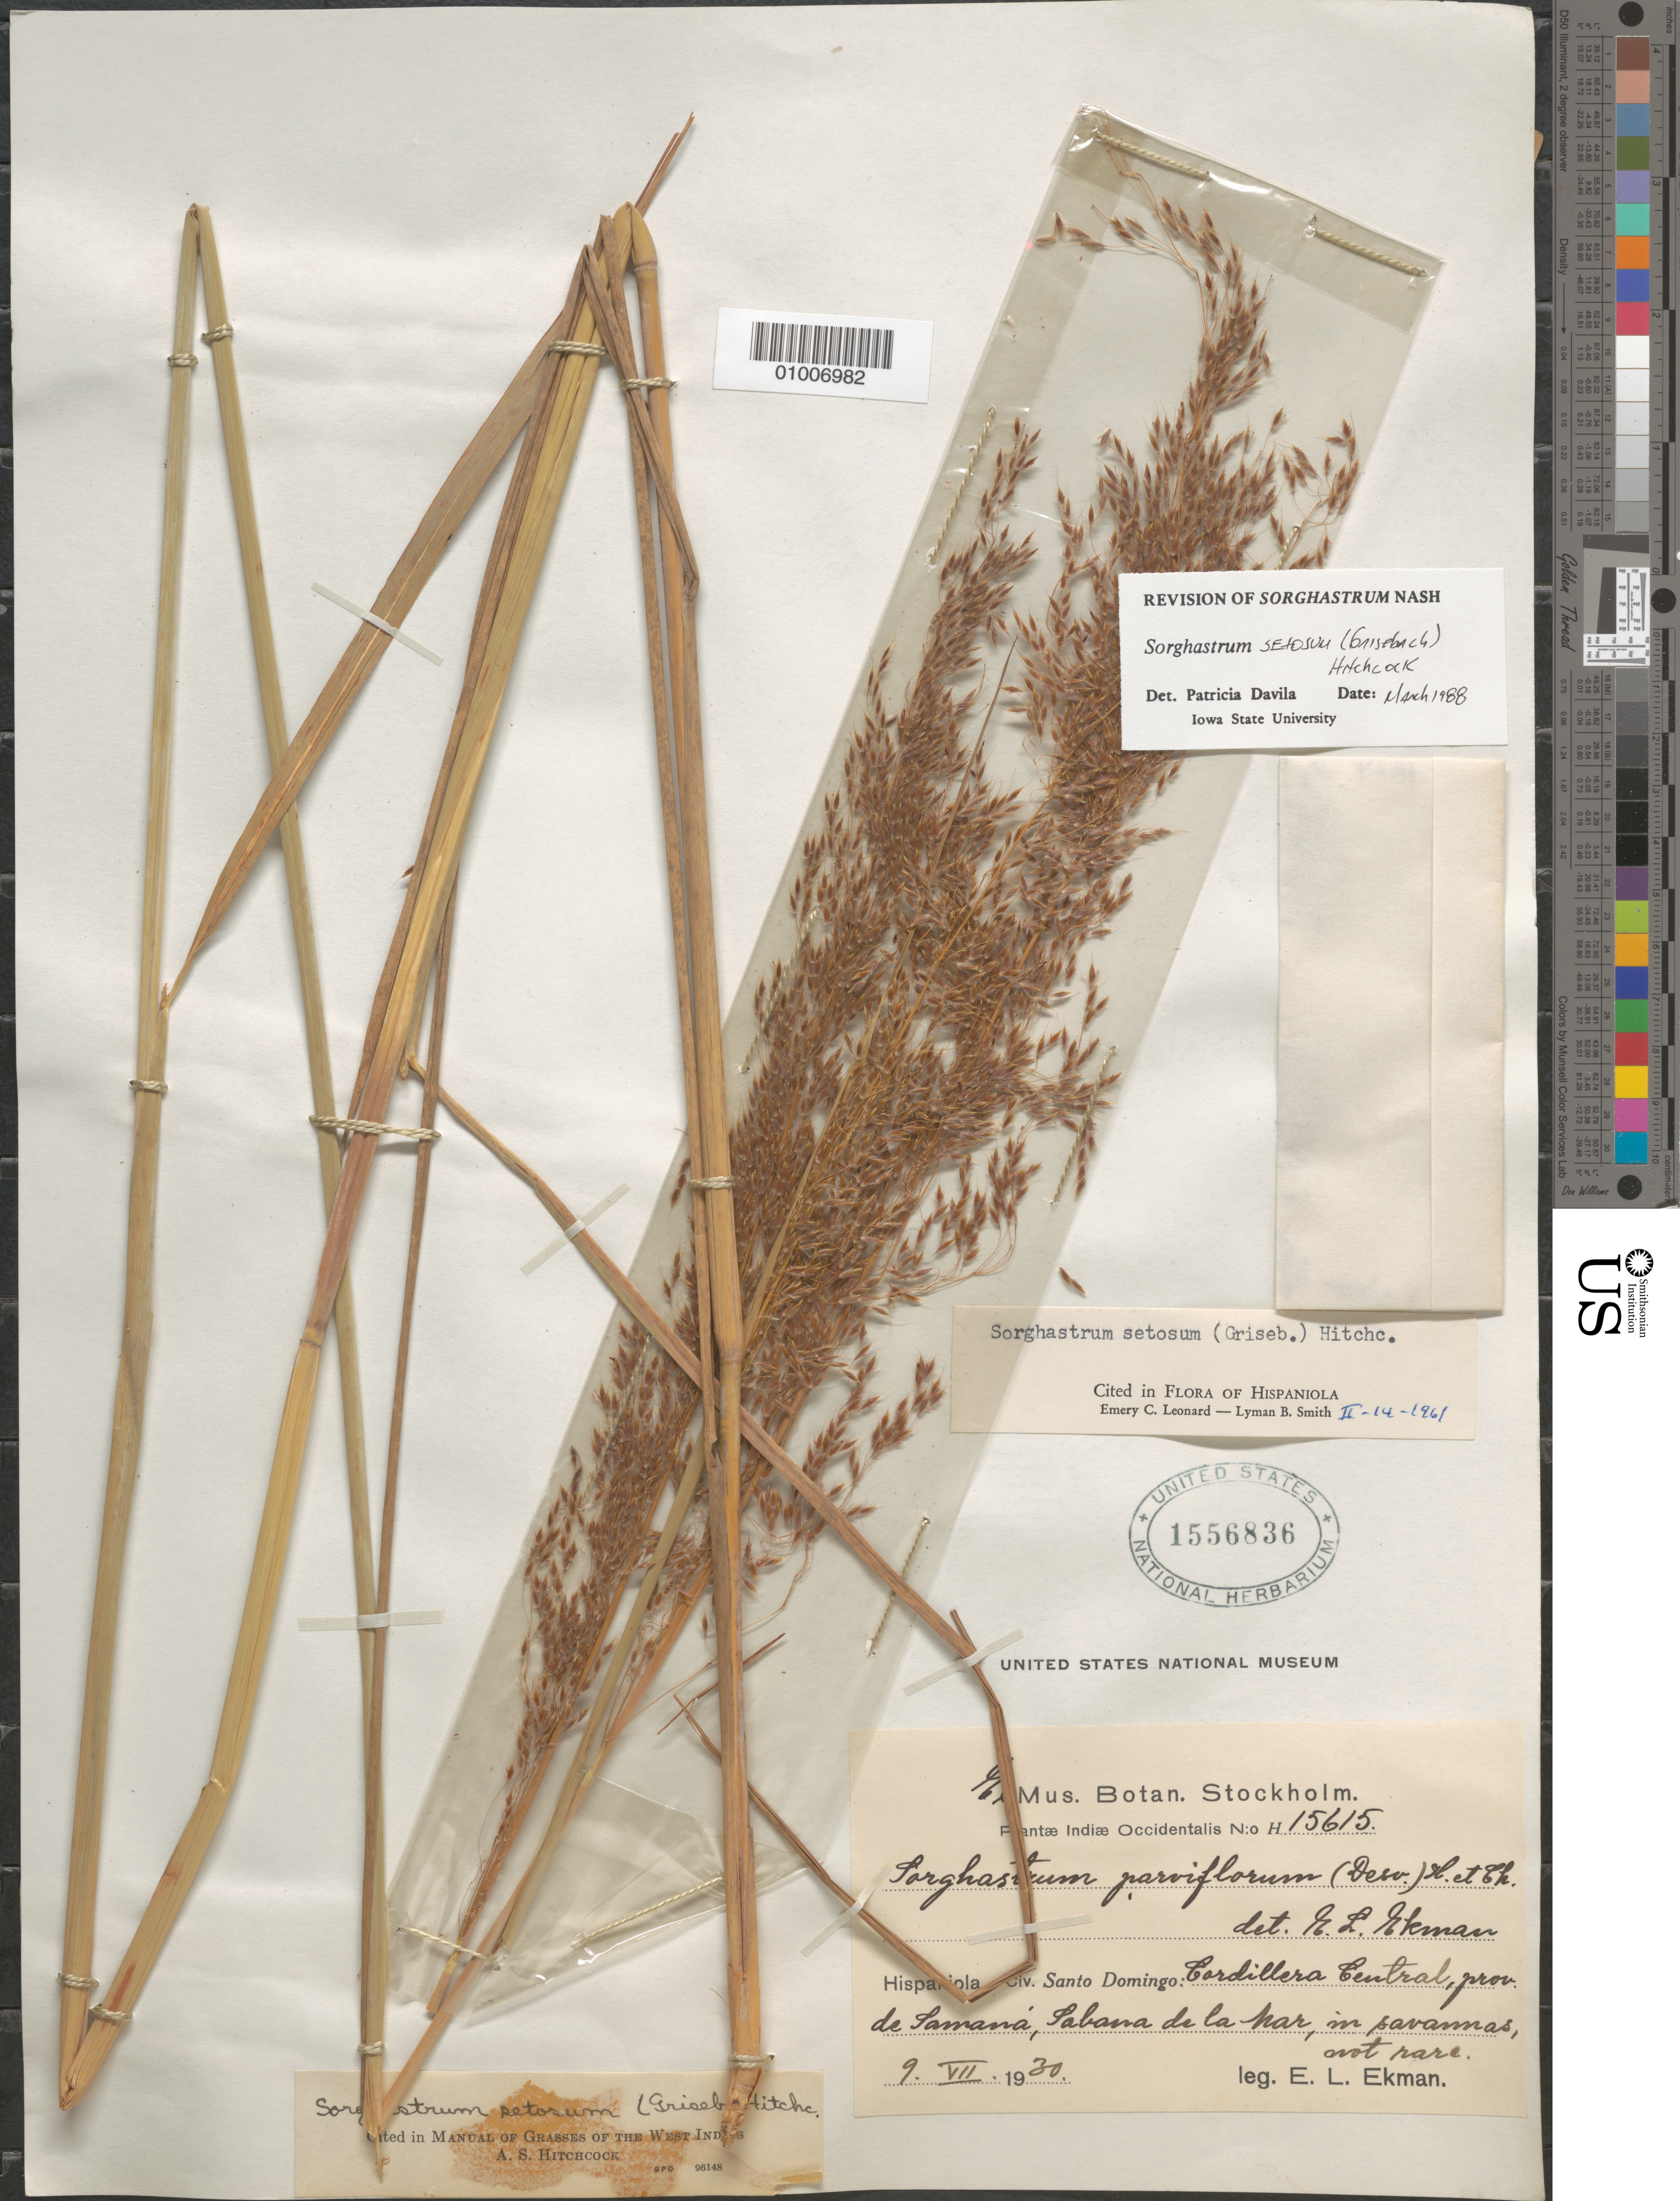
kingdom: Plantae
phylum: Tracheophyta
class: Liliopsida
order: Poales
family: Poaceae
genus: Sorghastrum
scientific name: Sorghastrum setosum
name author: (Griseb.) Hitchc.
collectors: E. L. Ekman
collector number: H 15615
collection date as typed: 09 Jul 1930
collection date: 1930-07-09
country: Dominican Republic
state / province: Samaná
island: Hispaniola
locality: Cordillera Central; Sabana de la Mar, in savannas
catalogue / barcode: US 1556836